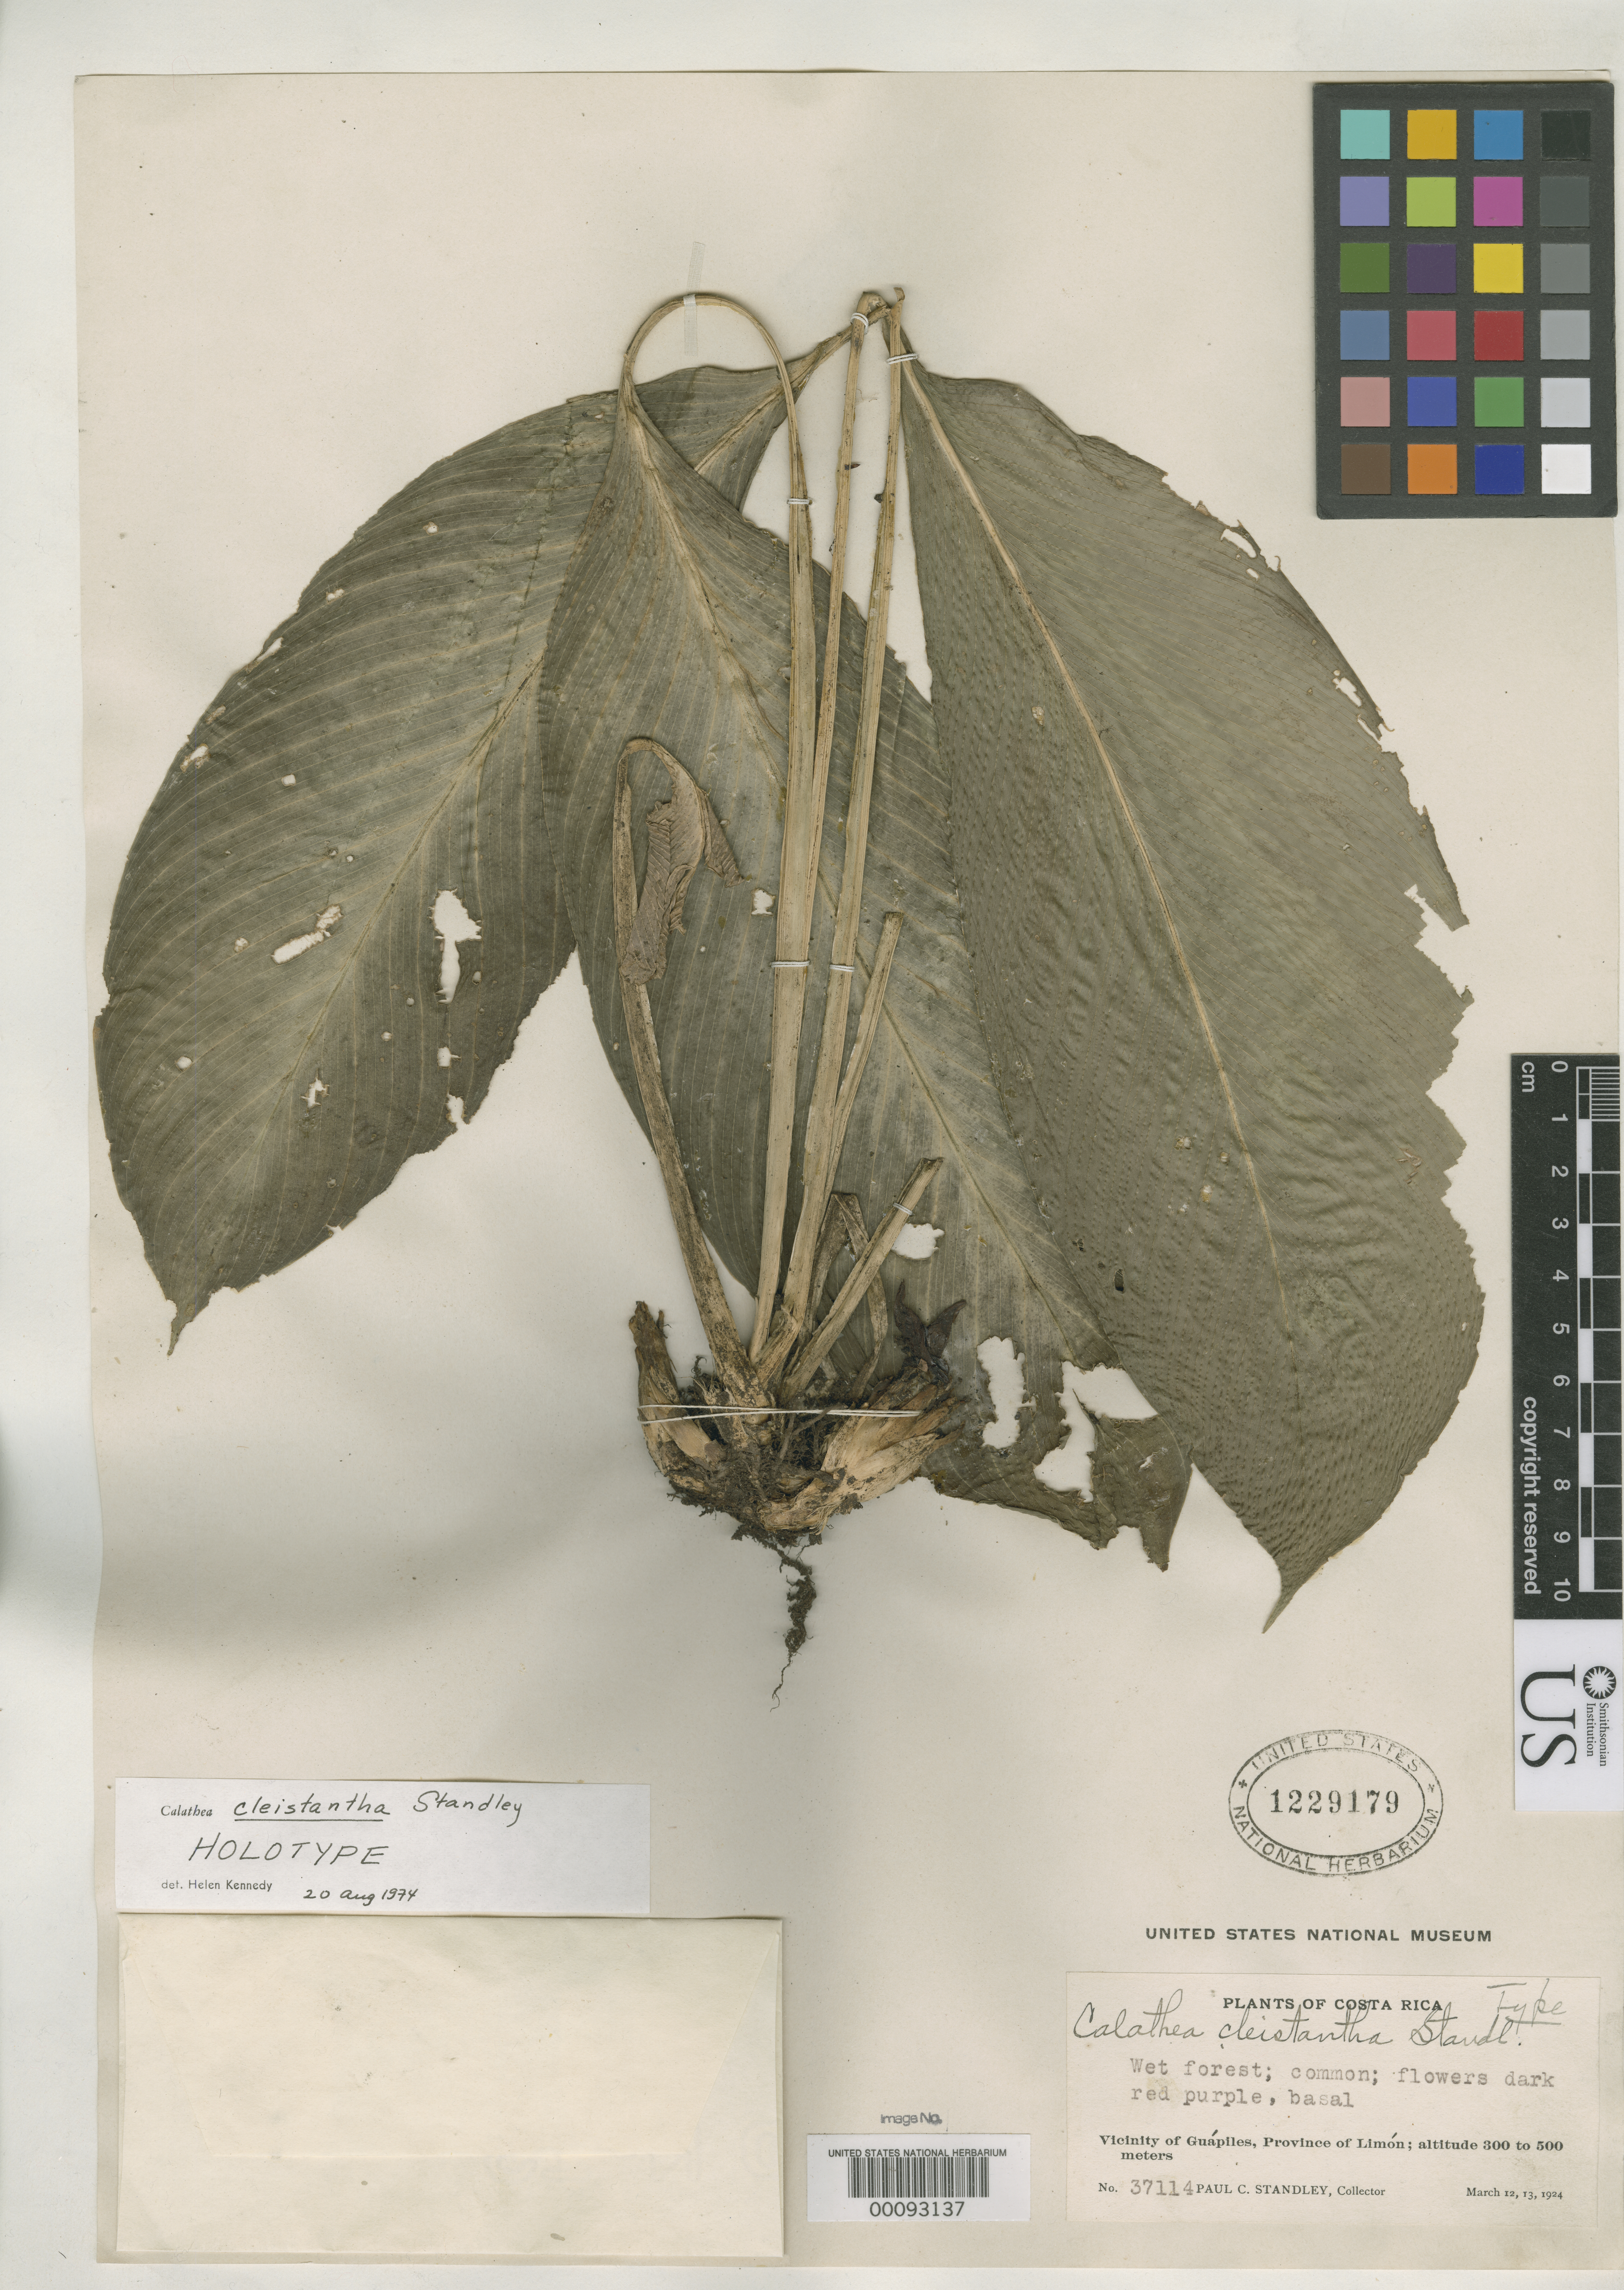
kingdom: Plantae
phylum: Tracheophyta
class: Liliopsida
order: Zingiberales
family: Marantaceae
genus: Calathea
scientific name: Calathea cleistantha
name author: Standl.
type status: Holotype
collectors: P. C. Standley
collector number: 37114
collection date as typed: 12 Mar 1924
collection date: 1924-03-12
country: Costa Rica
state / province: Limón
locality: Near Guapiles.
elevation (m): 400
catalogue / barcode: US 1229179